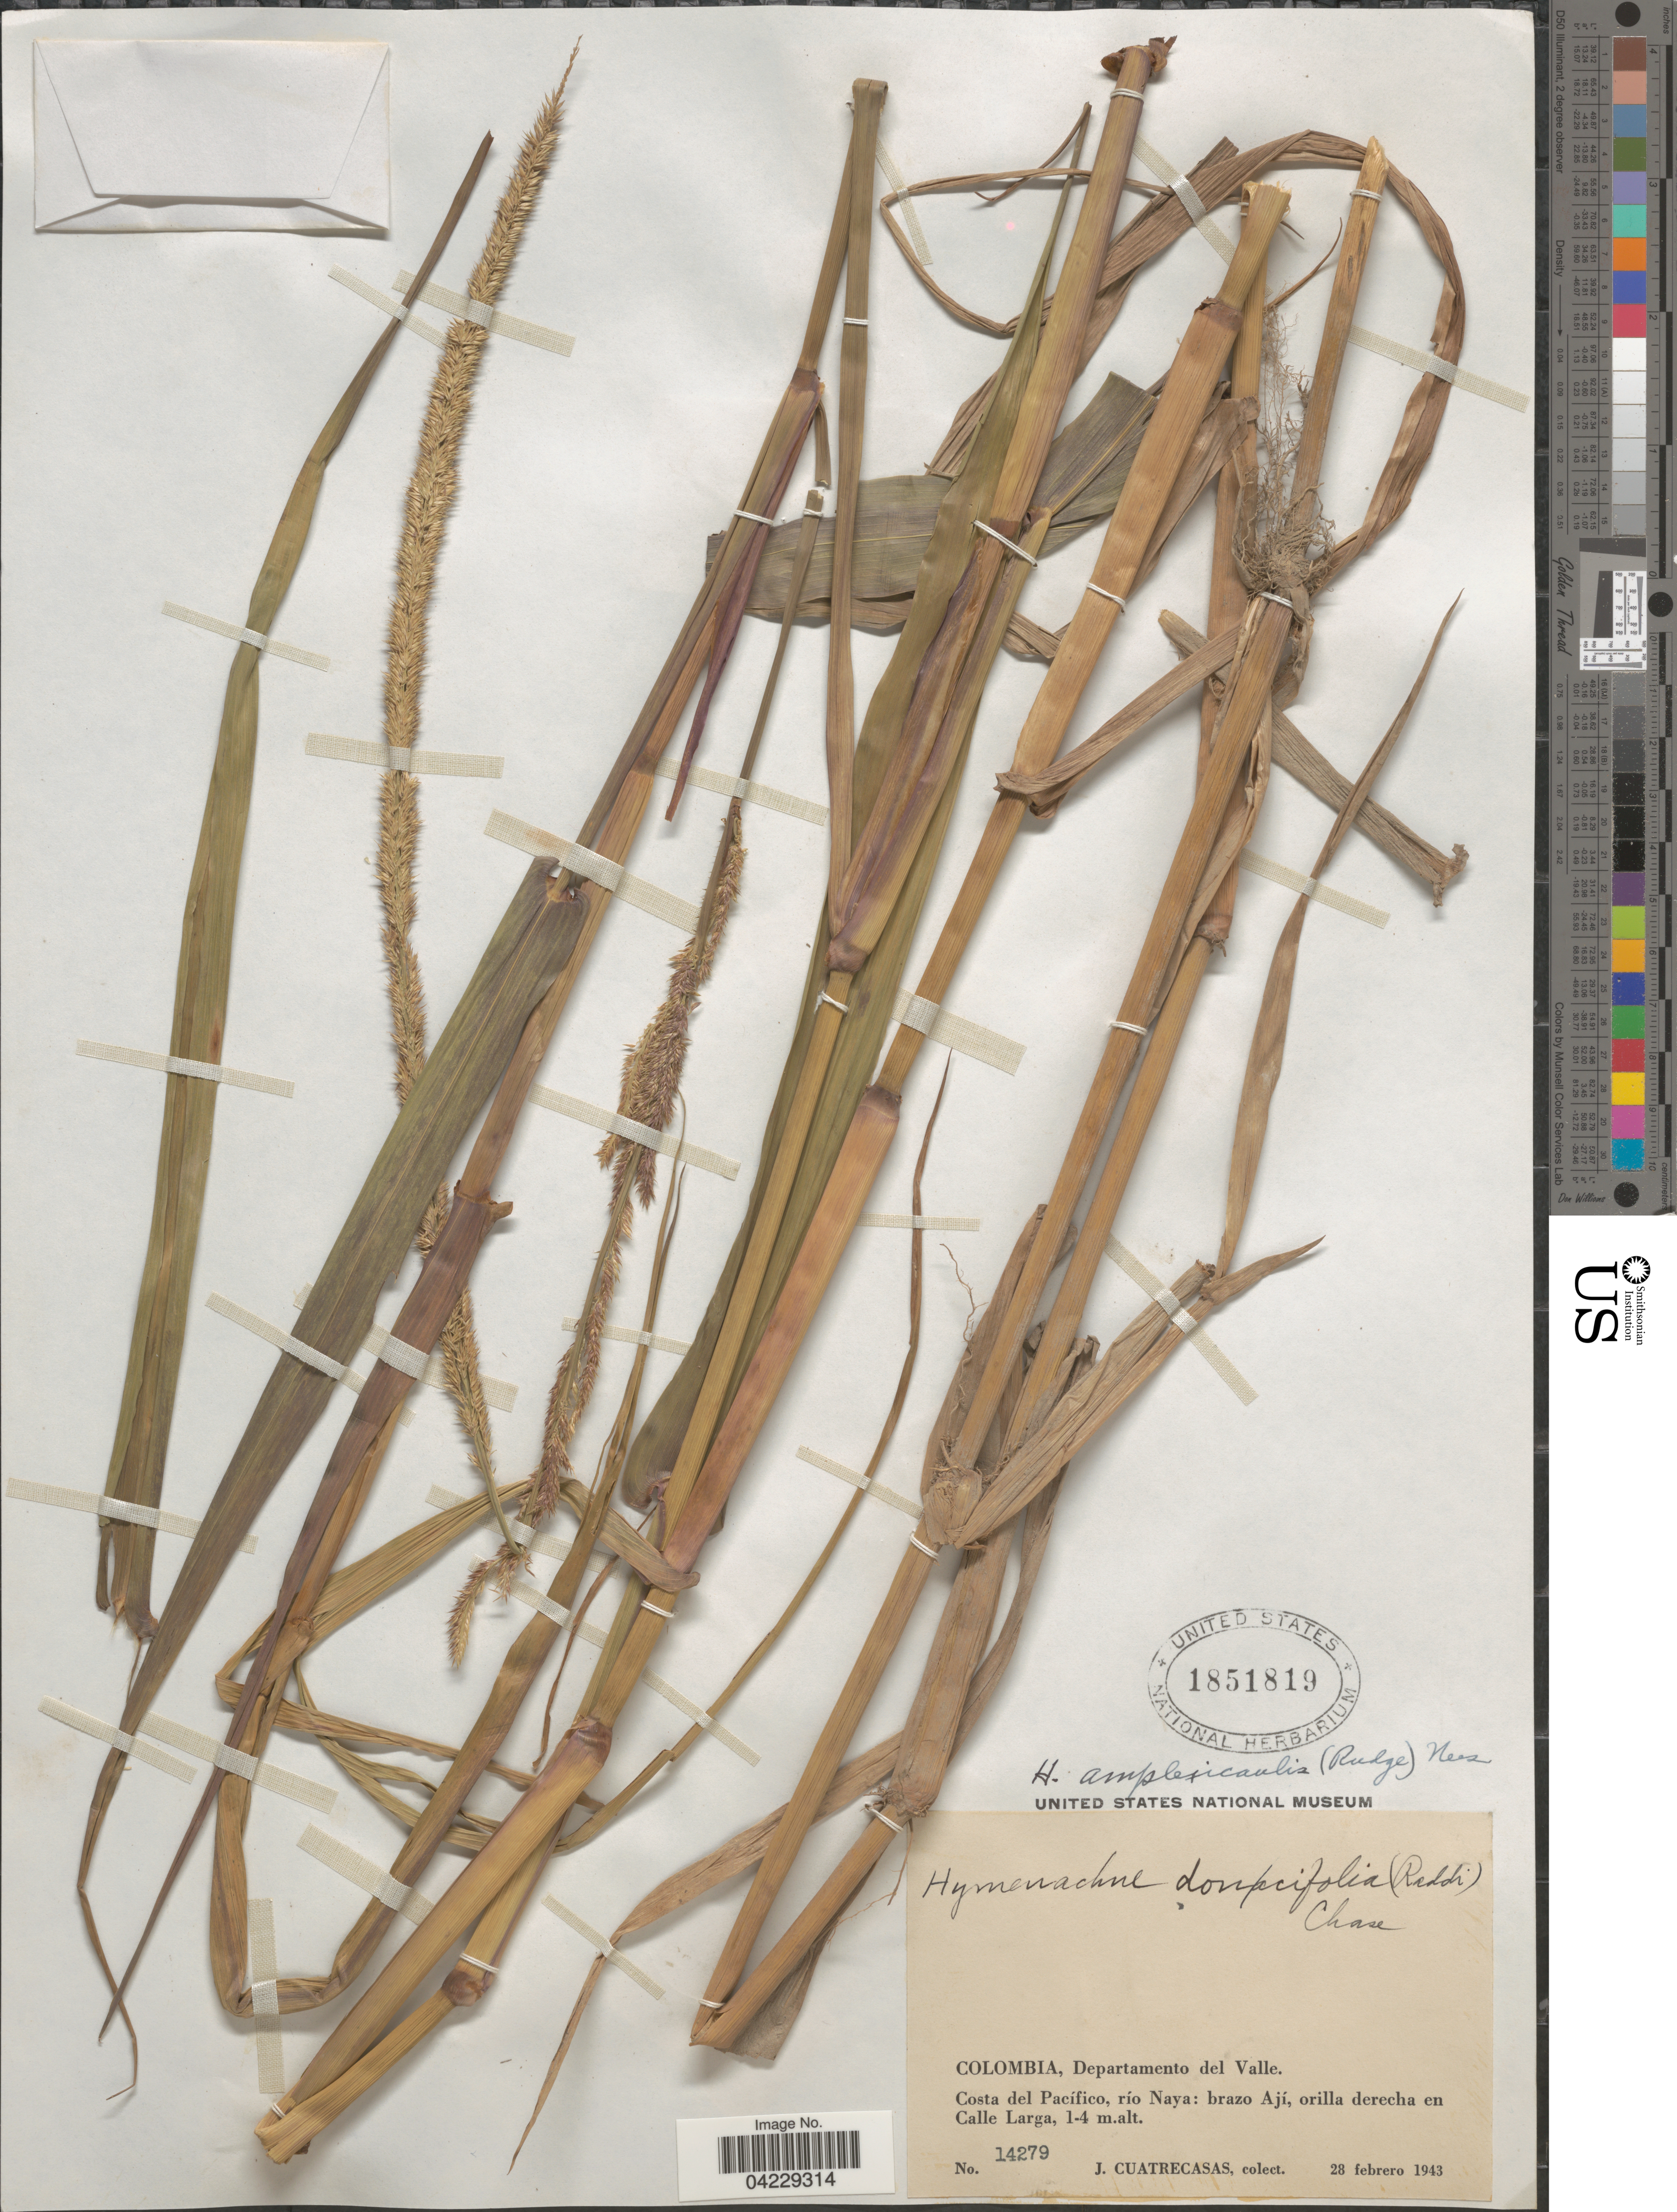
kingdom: Plantae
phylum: Tracheophyta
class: Liliopsida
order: Poales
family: Poaceae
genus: Hymenachne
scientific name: Hymenachne amplexicaulis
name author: (Rudge) Nees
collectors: J. Cuatrecasas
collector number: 14279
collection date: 1943-02-28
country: Colombia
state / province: Valle del Cauca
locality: Departamento del Valle. Costa del Pacífico, río Naya: brazo Ají, orilla derecha en Calle Larga.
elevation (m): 1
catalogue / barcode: US 1851819